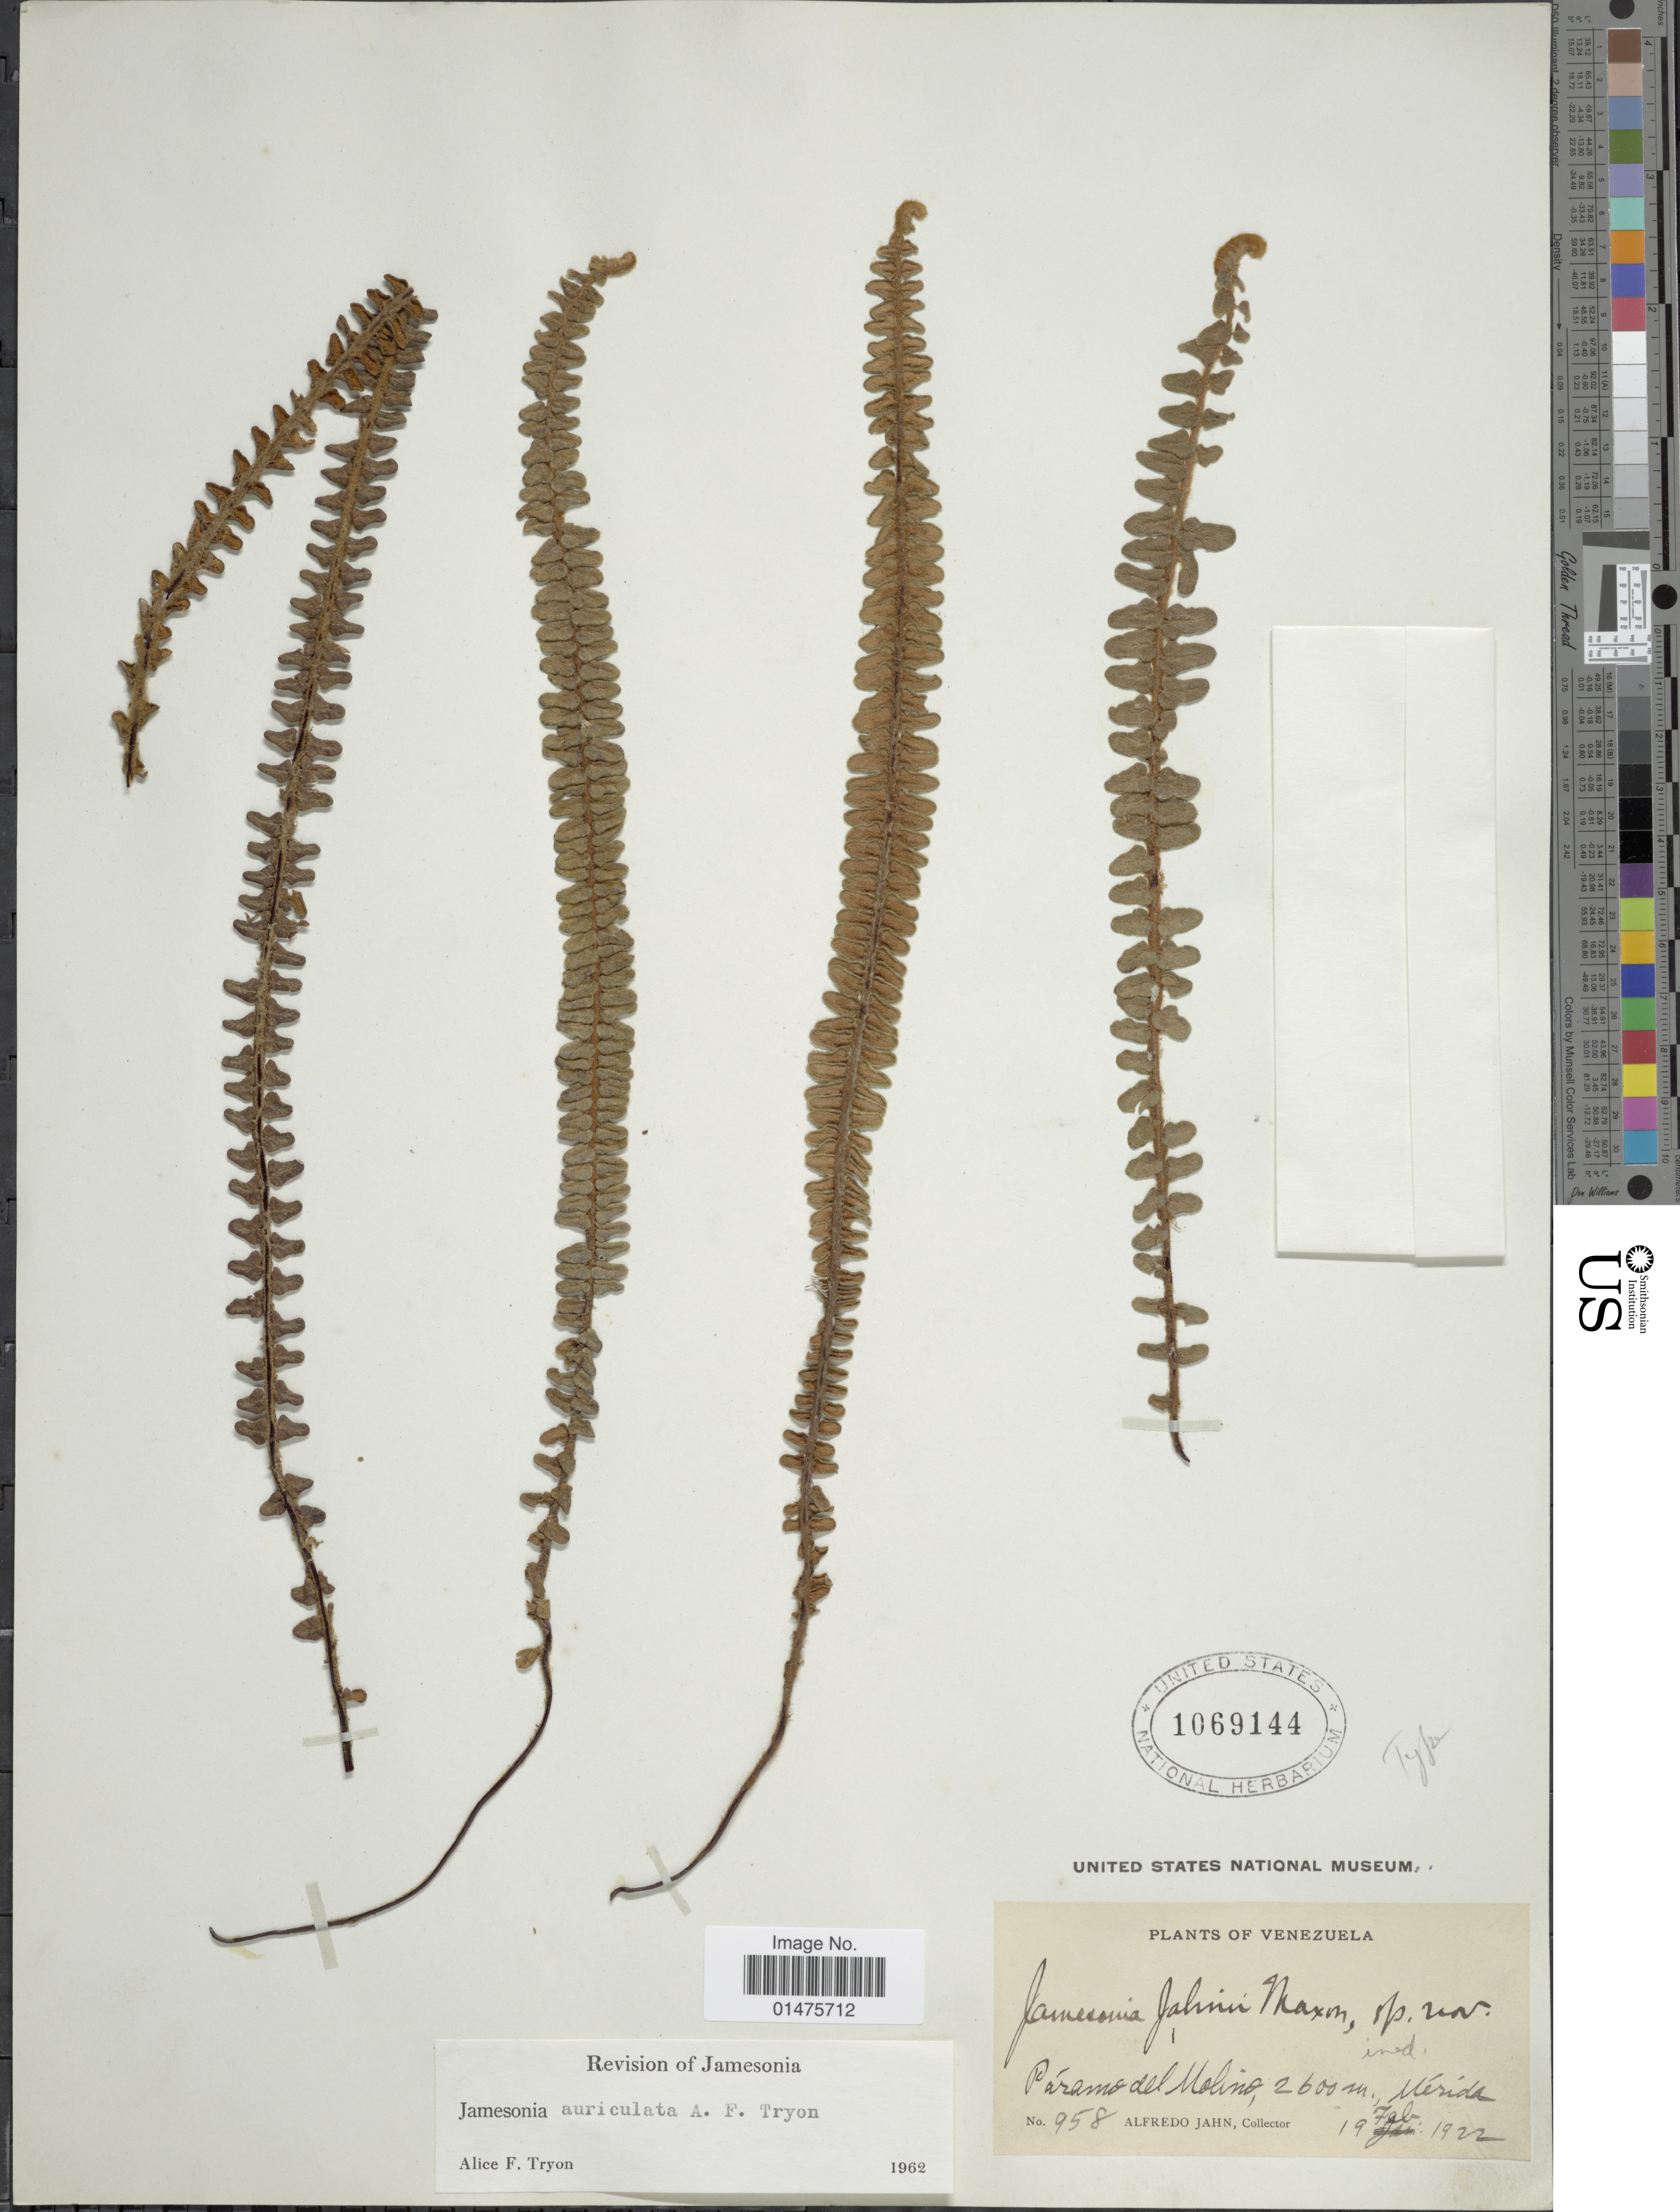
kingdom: Plantae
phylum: Tracheophyta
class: Polypodiopsida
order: Polypodiales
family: Pteridaceae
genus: Jamesonia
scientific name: Jamesonia auriculata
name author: A.F. Tryon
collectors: A. Jahn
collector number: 958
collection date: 1922-02-19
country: Venezuela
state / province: Mérida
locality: Páramo del Molino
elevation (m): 2600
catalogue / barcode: US 1069144